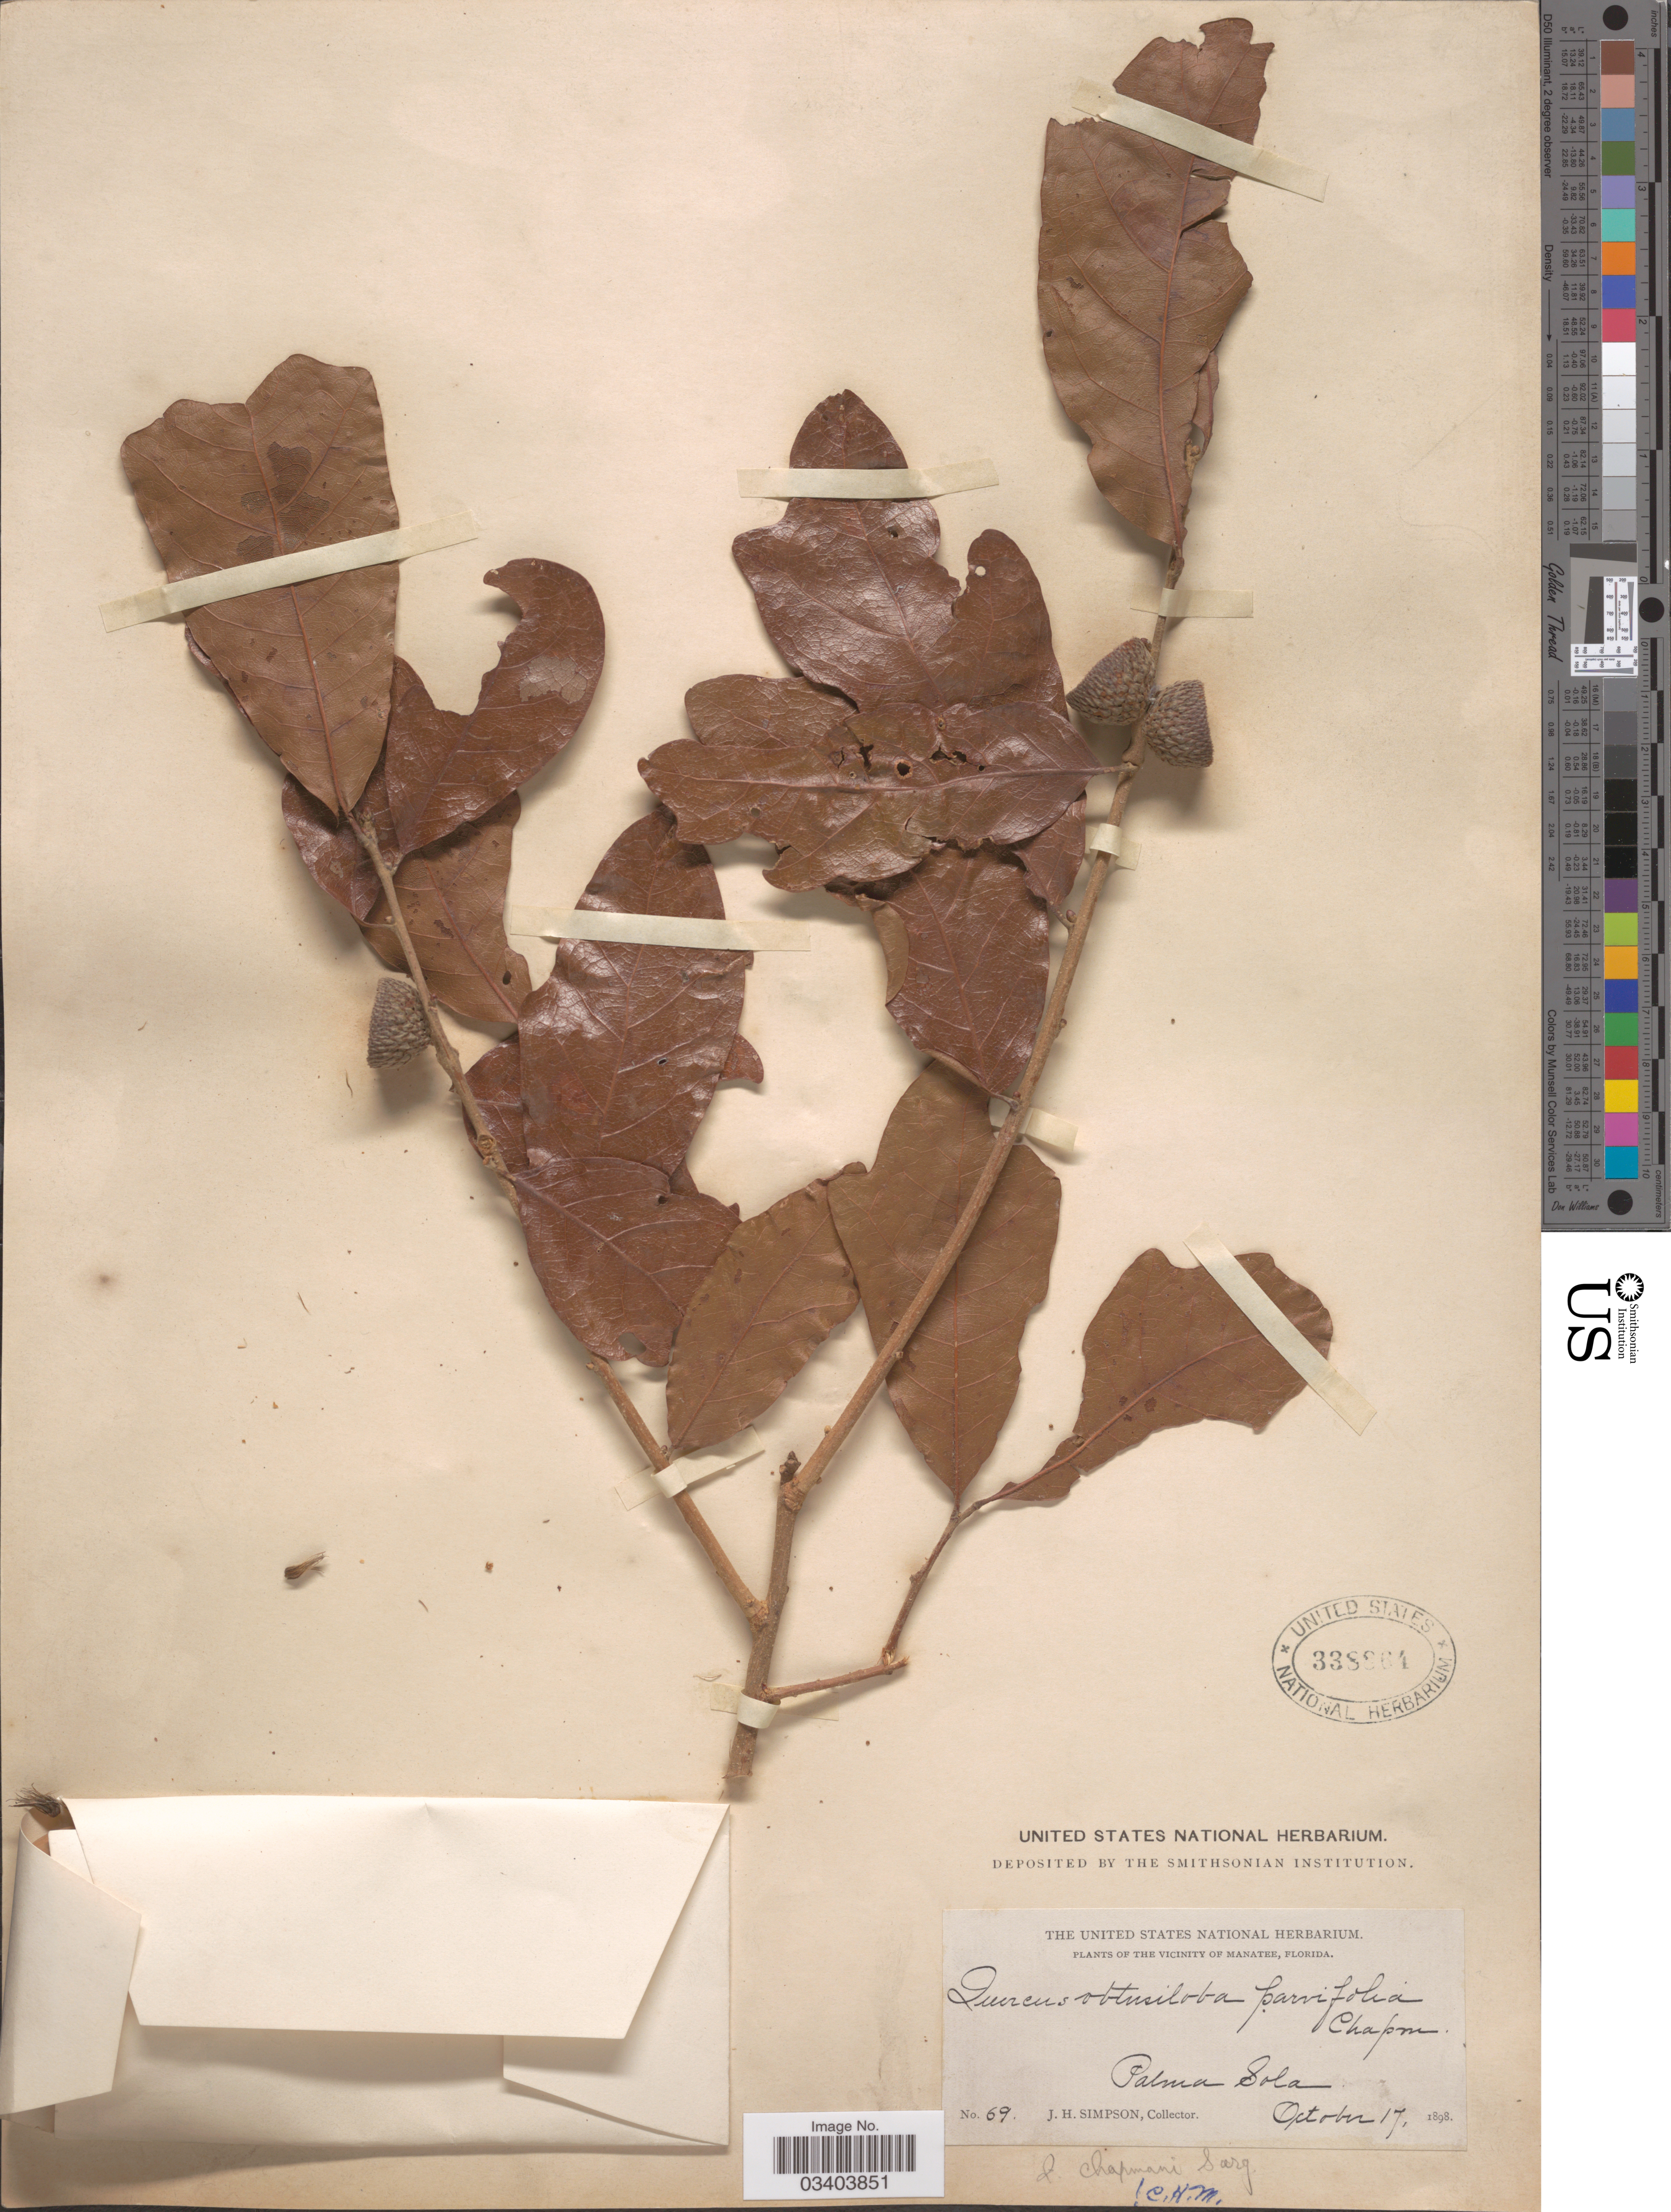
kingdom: Plantae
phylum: Tracheophyta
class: Magnoliopsida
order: Fagales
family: Fagaceae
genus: Quercus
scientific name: Quercus chapmanii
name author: Sarg.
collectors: J. H. Simpson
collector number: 69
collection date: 1898-10-17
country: United States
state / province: Florida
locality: Vicinity of Manatee. Palma Sola.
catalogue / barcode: US 338864